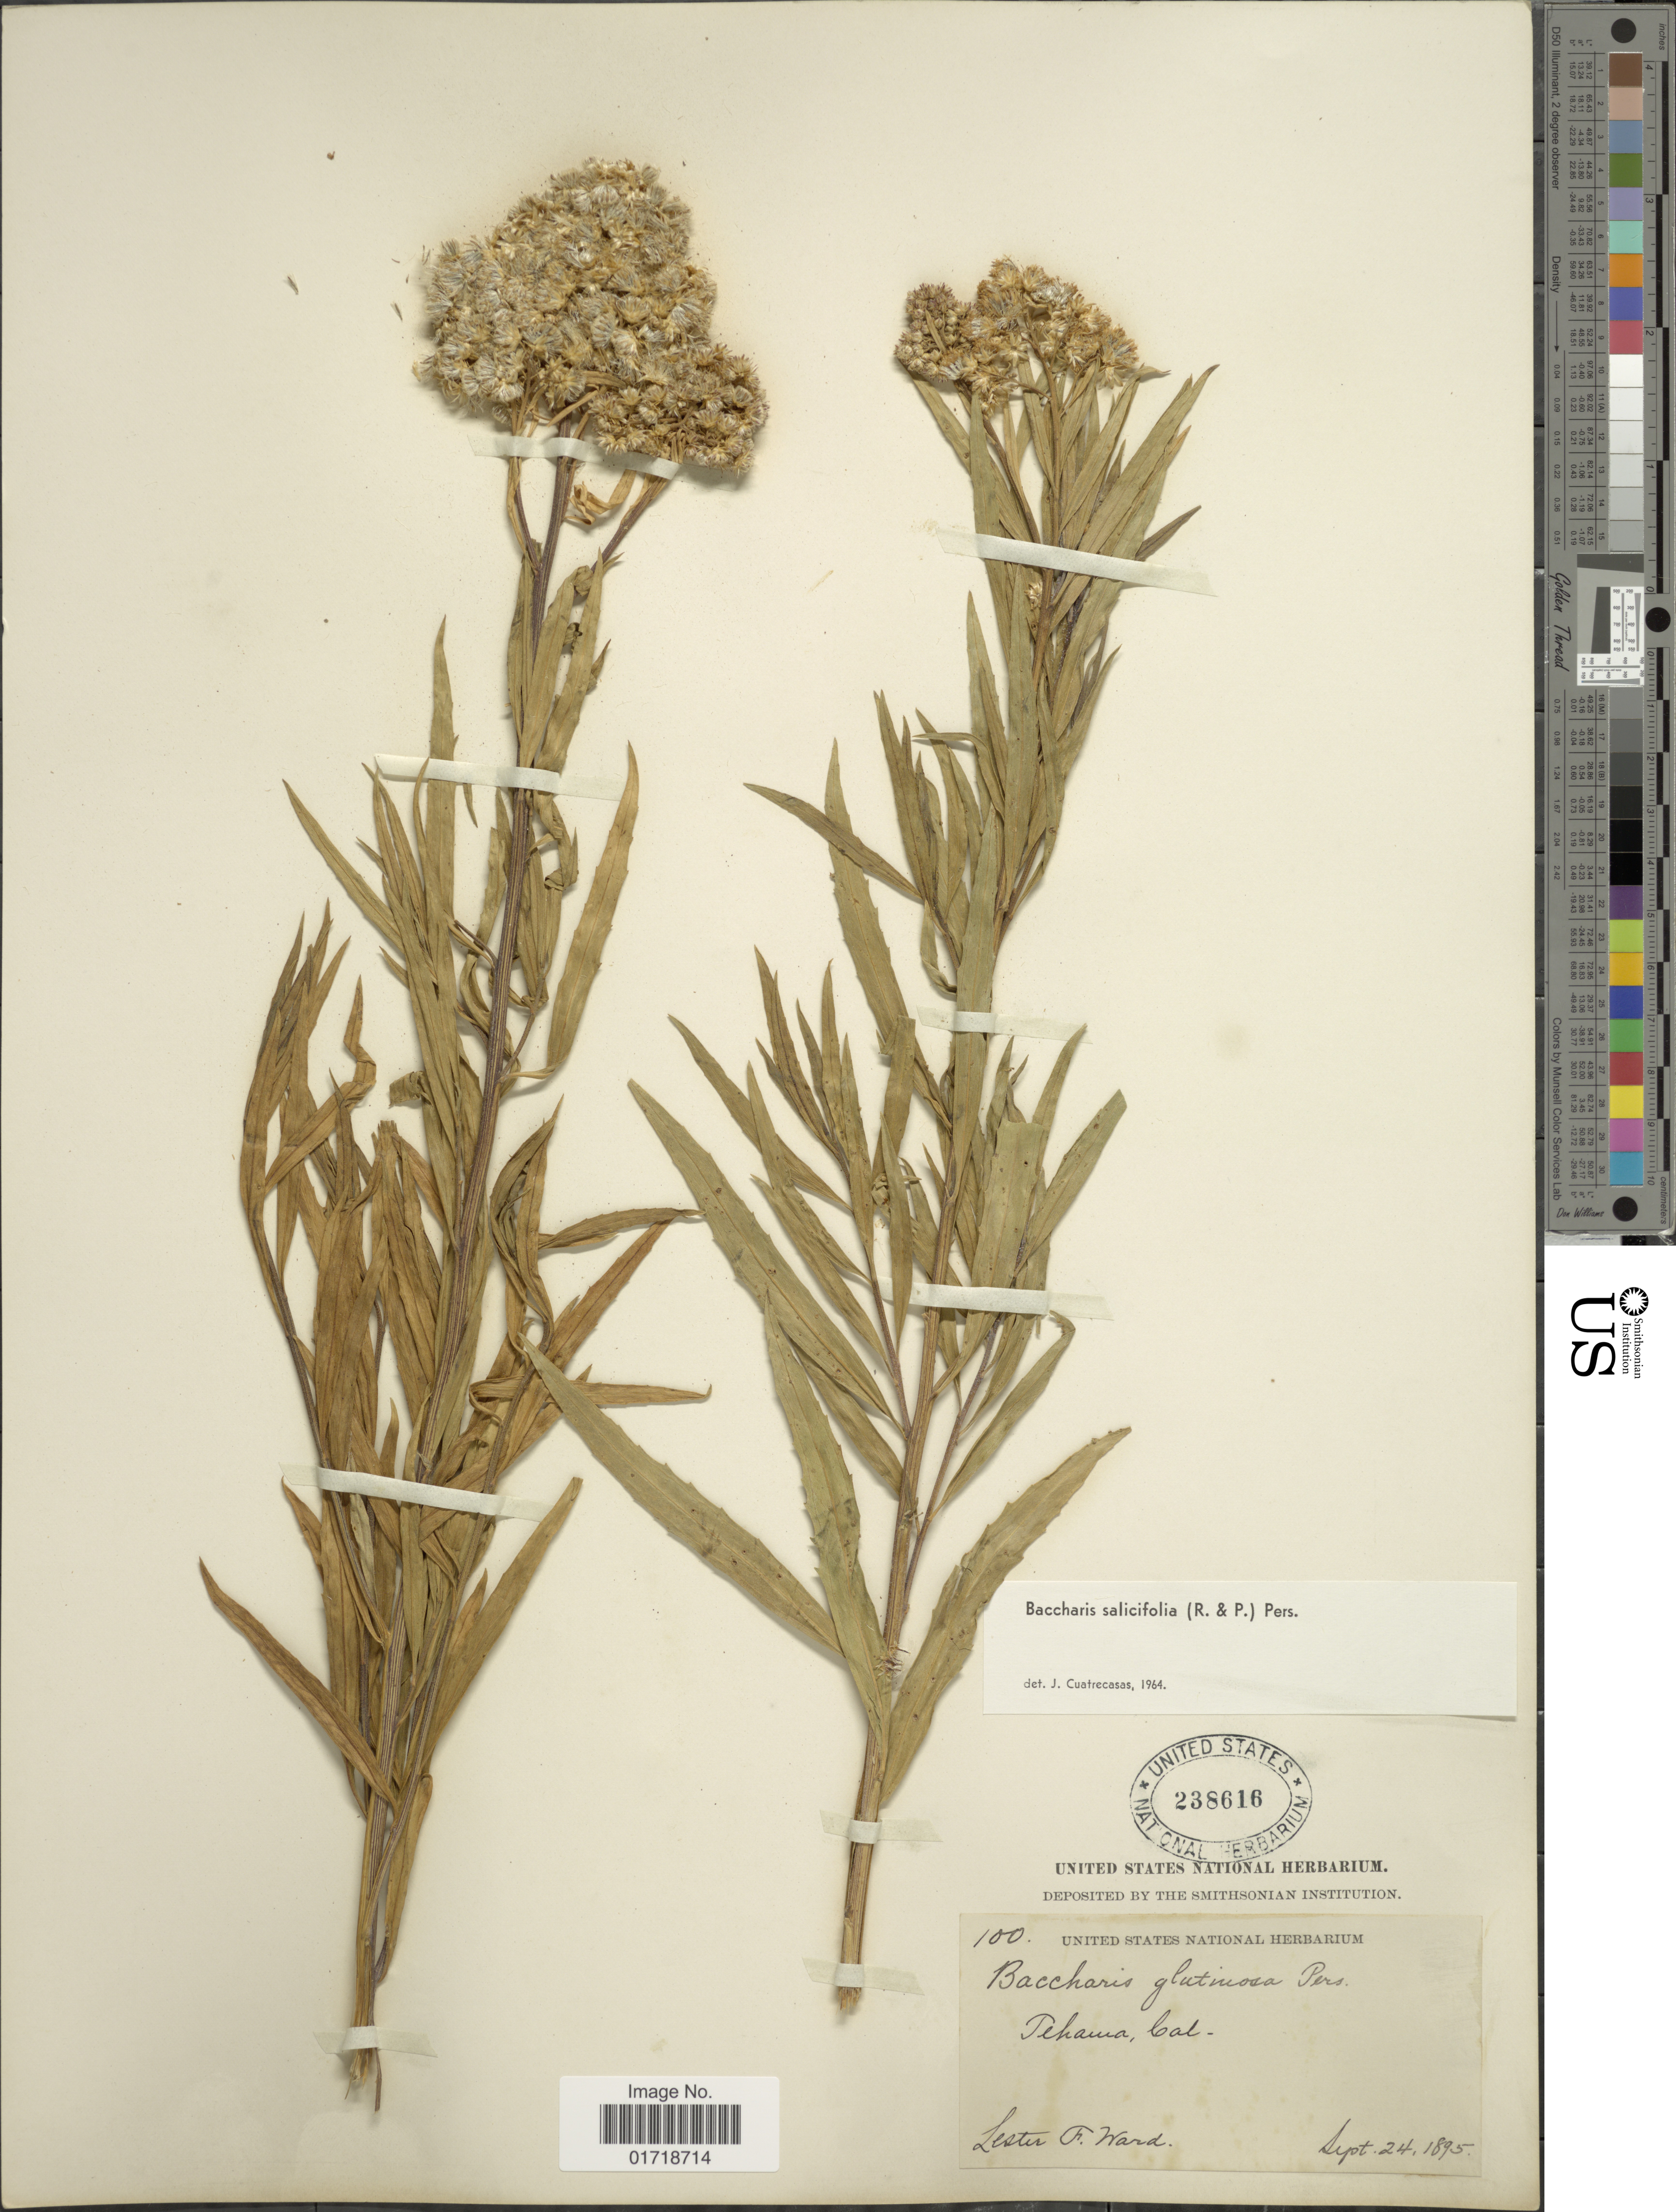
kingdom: Plantae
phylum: Tracheophyta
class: Magnoliopsida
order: Asterales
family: Asteraceae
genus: Baccharis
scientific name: Baccharis glutinosa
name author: Pers.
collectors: L. F. Ward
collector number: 100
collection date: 1895-09-24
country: United States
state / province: California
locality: Tehama.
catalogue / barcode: US 238616